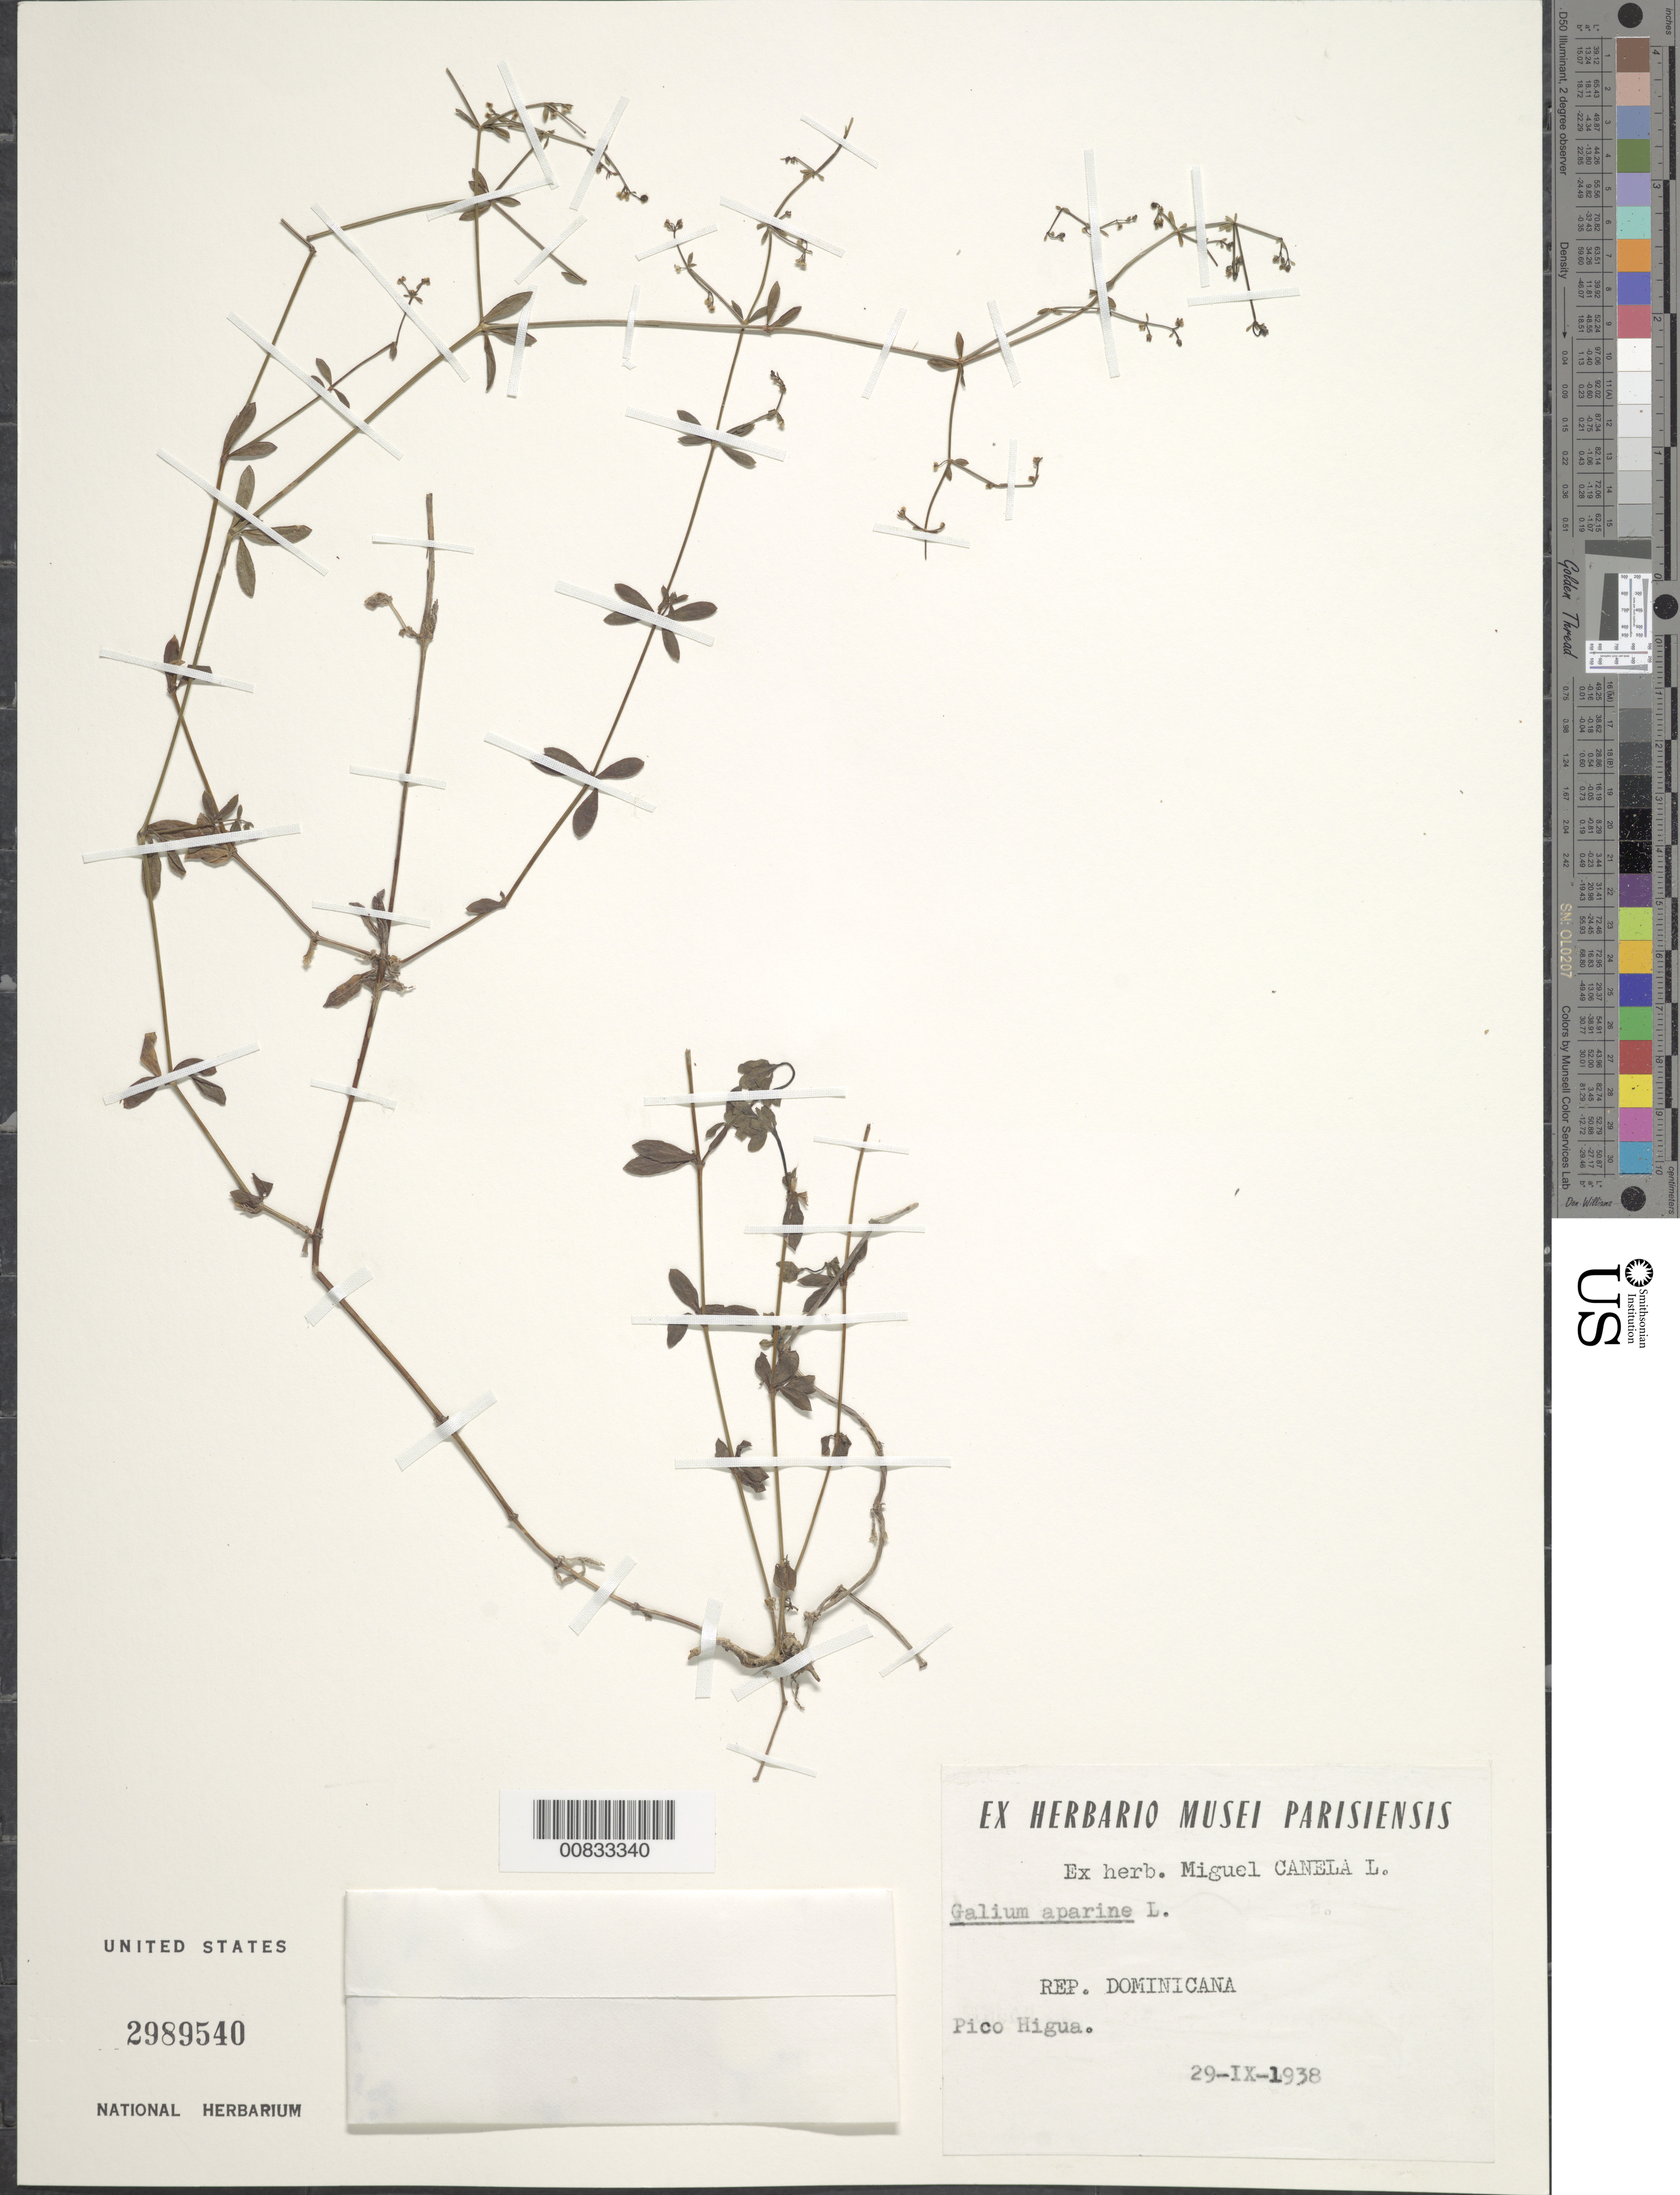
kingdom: Plantae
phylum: Tracheophyta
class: Magnoliopsida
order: Gentianales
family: Rubiaceae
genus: Galium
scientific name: Galium aparine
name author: L.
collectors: M. Canela Lazaro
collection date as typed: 29 Sep 1938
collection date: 1938-09-29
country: Dominican Republic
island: Hispaniola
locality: Pico Higua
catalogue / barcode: US 2989540